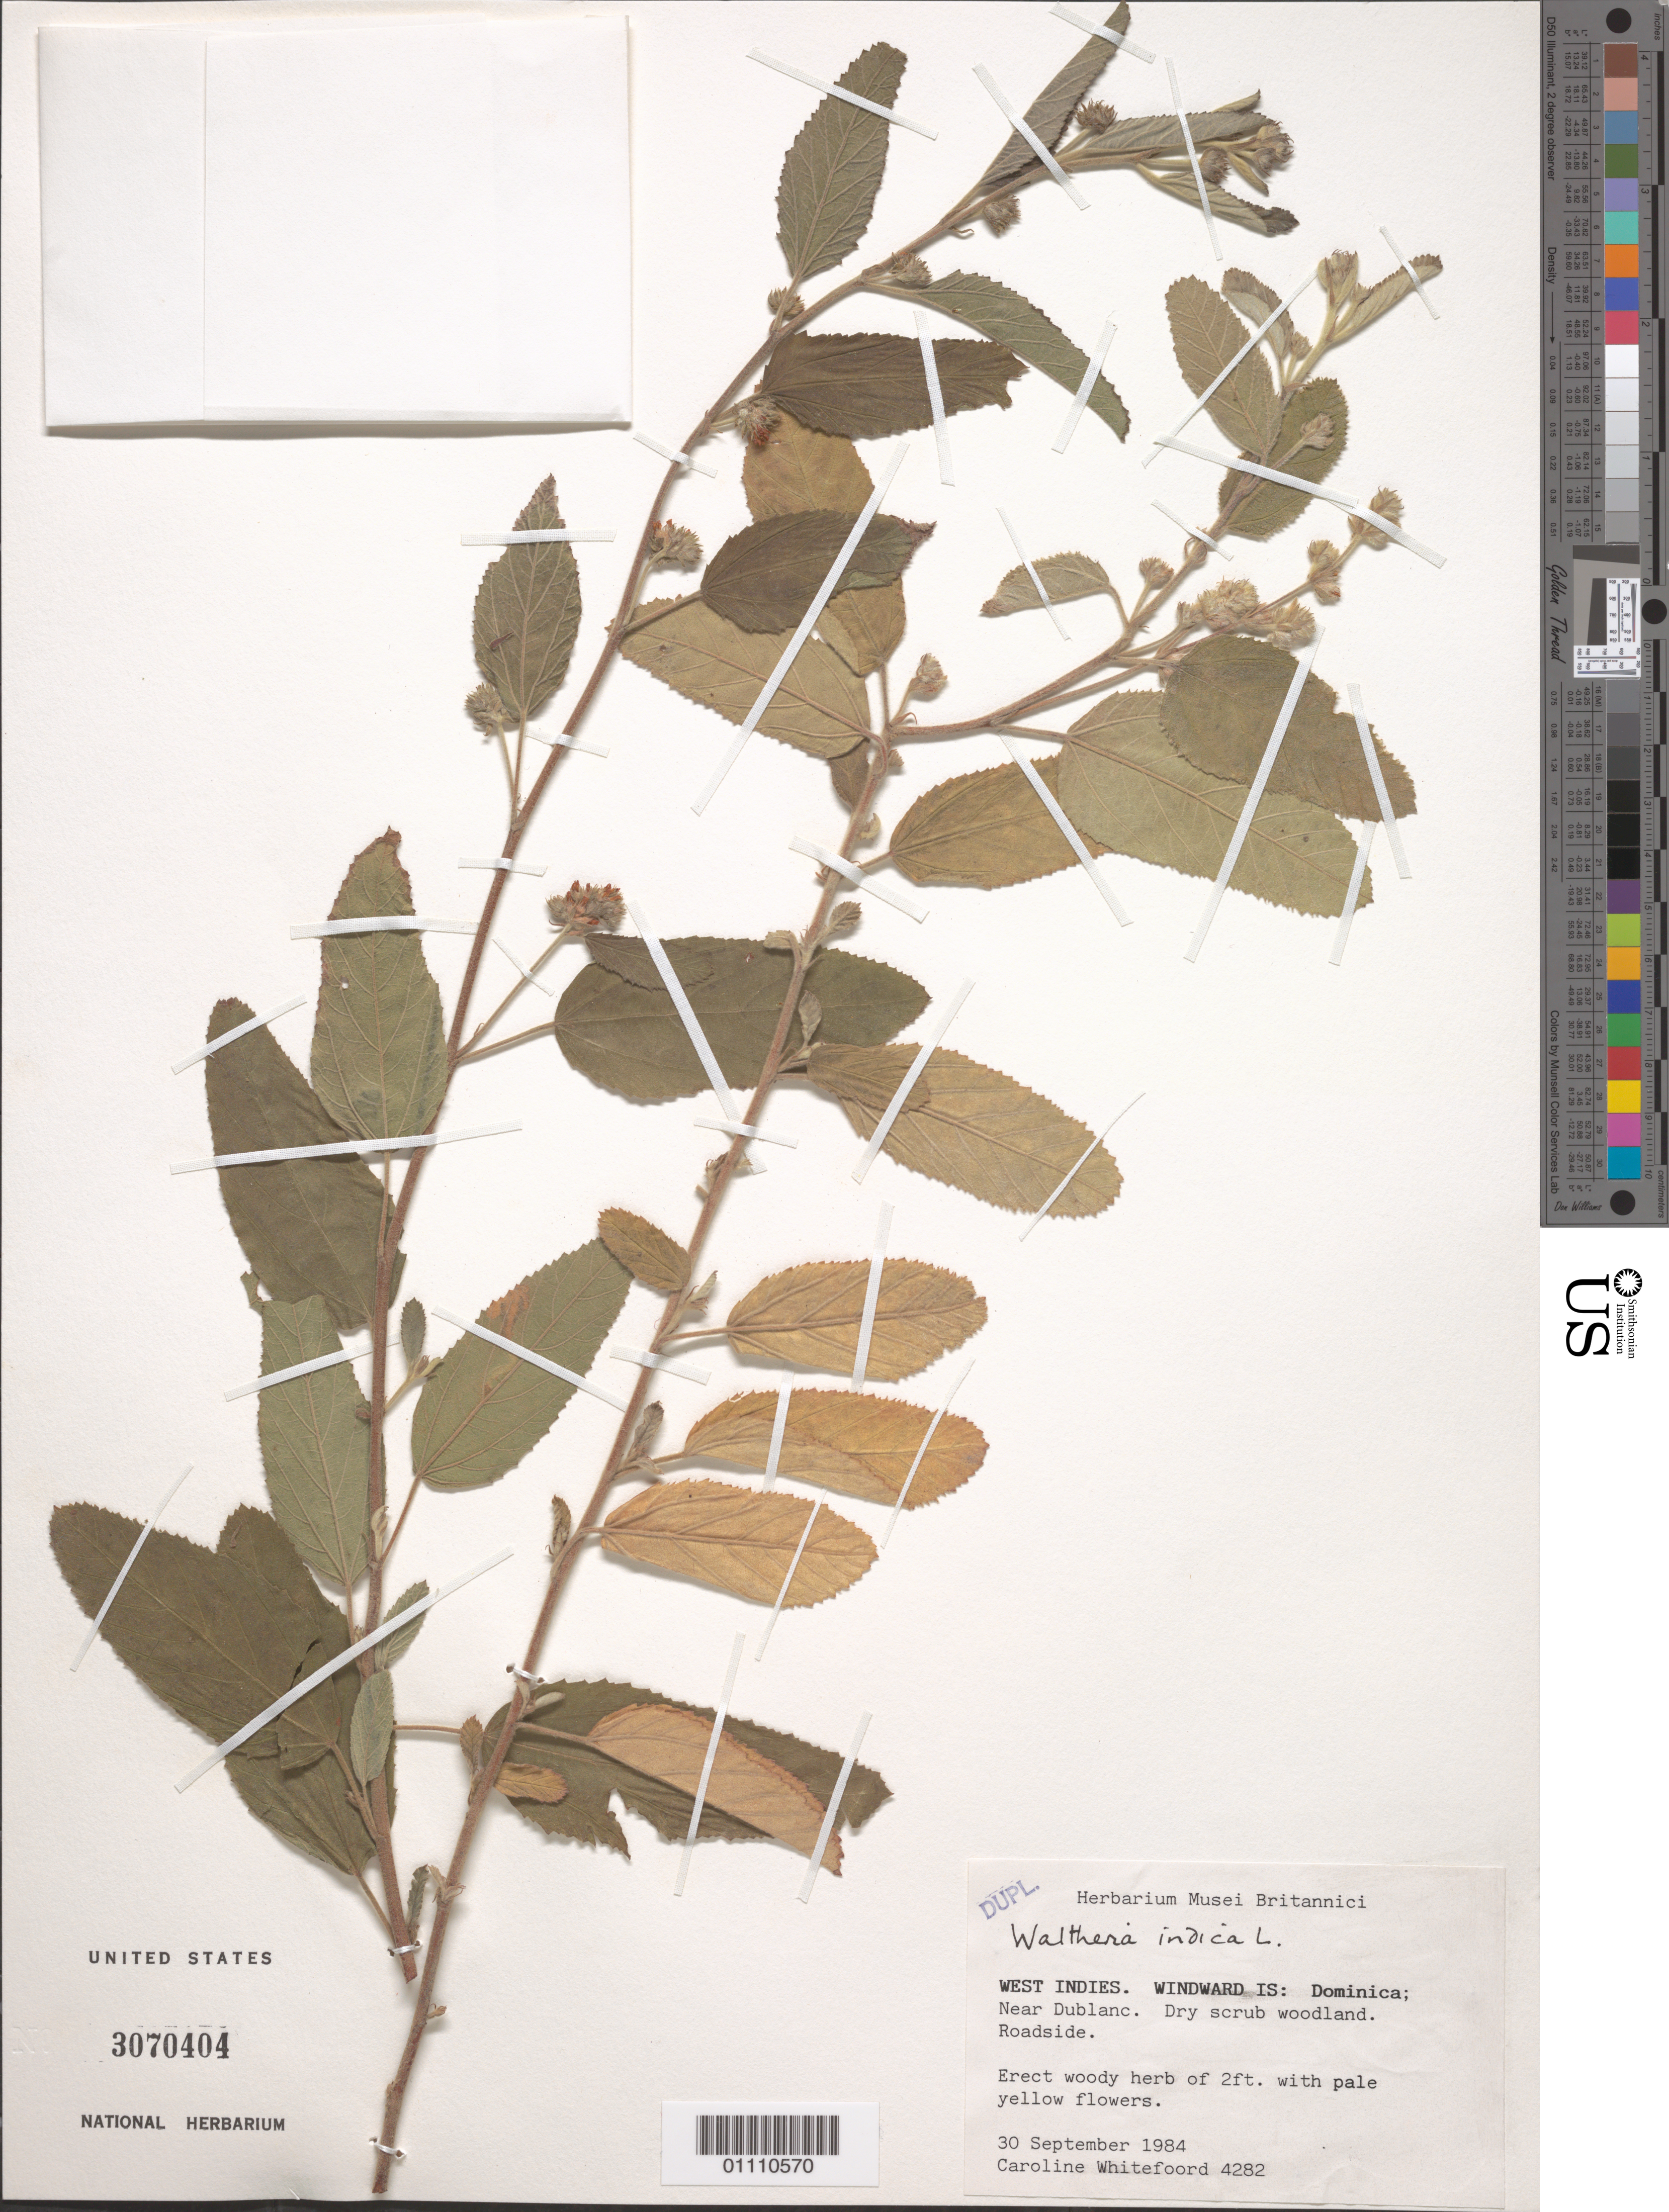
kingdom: Plantae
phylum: Tracheophyta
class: Magnoliopsida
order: Malvales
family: Malvaceae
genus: Waltheria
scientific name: Waltheria indica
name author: L.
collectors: C. Whitefoord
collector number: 4282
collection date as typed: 30 Sep 1984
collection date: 1984-09-30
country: Dominica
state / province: St. Peter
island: Dominica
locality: Near Dublanc. Roadside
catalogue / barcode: US 3070404